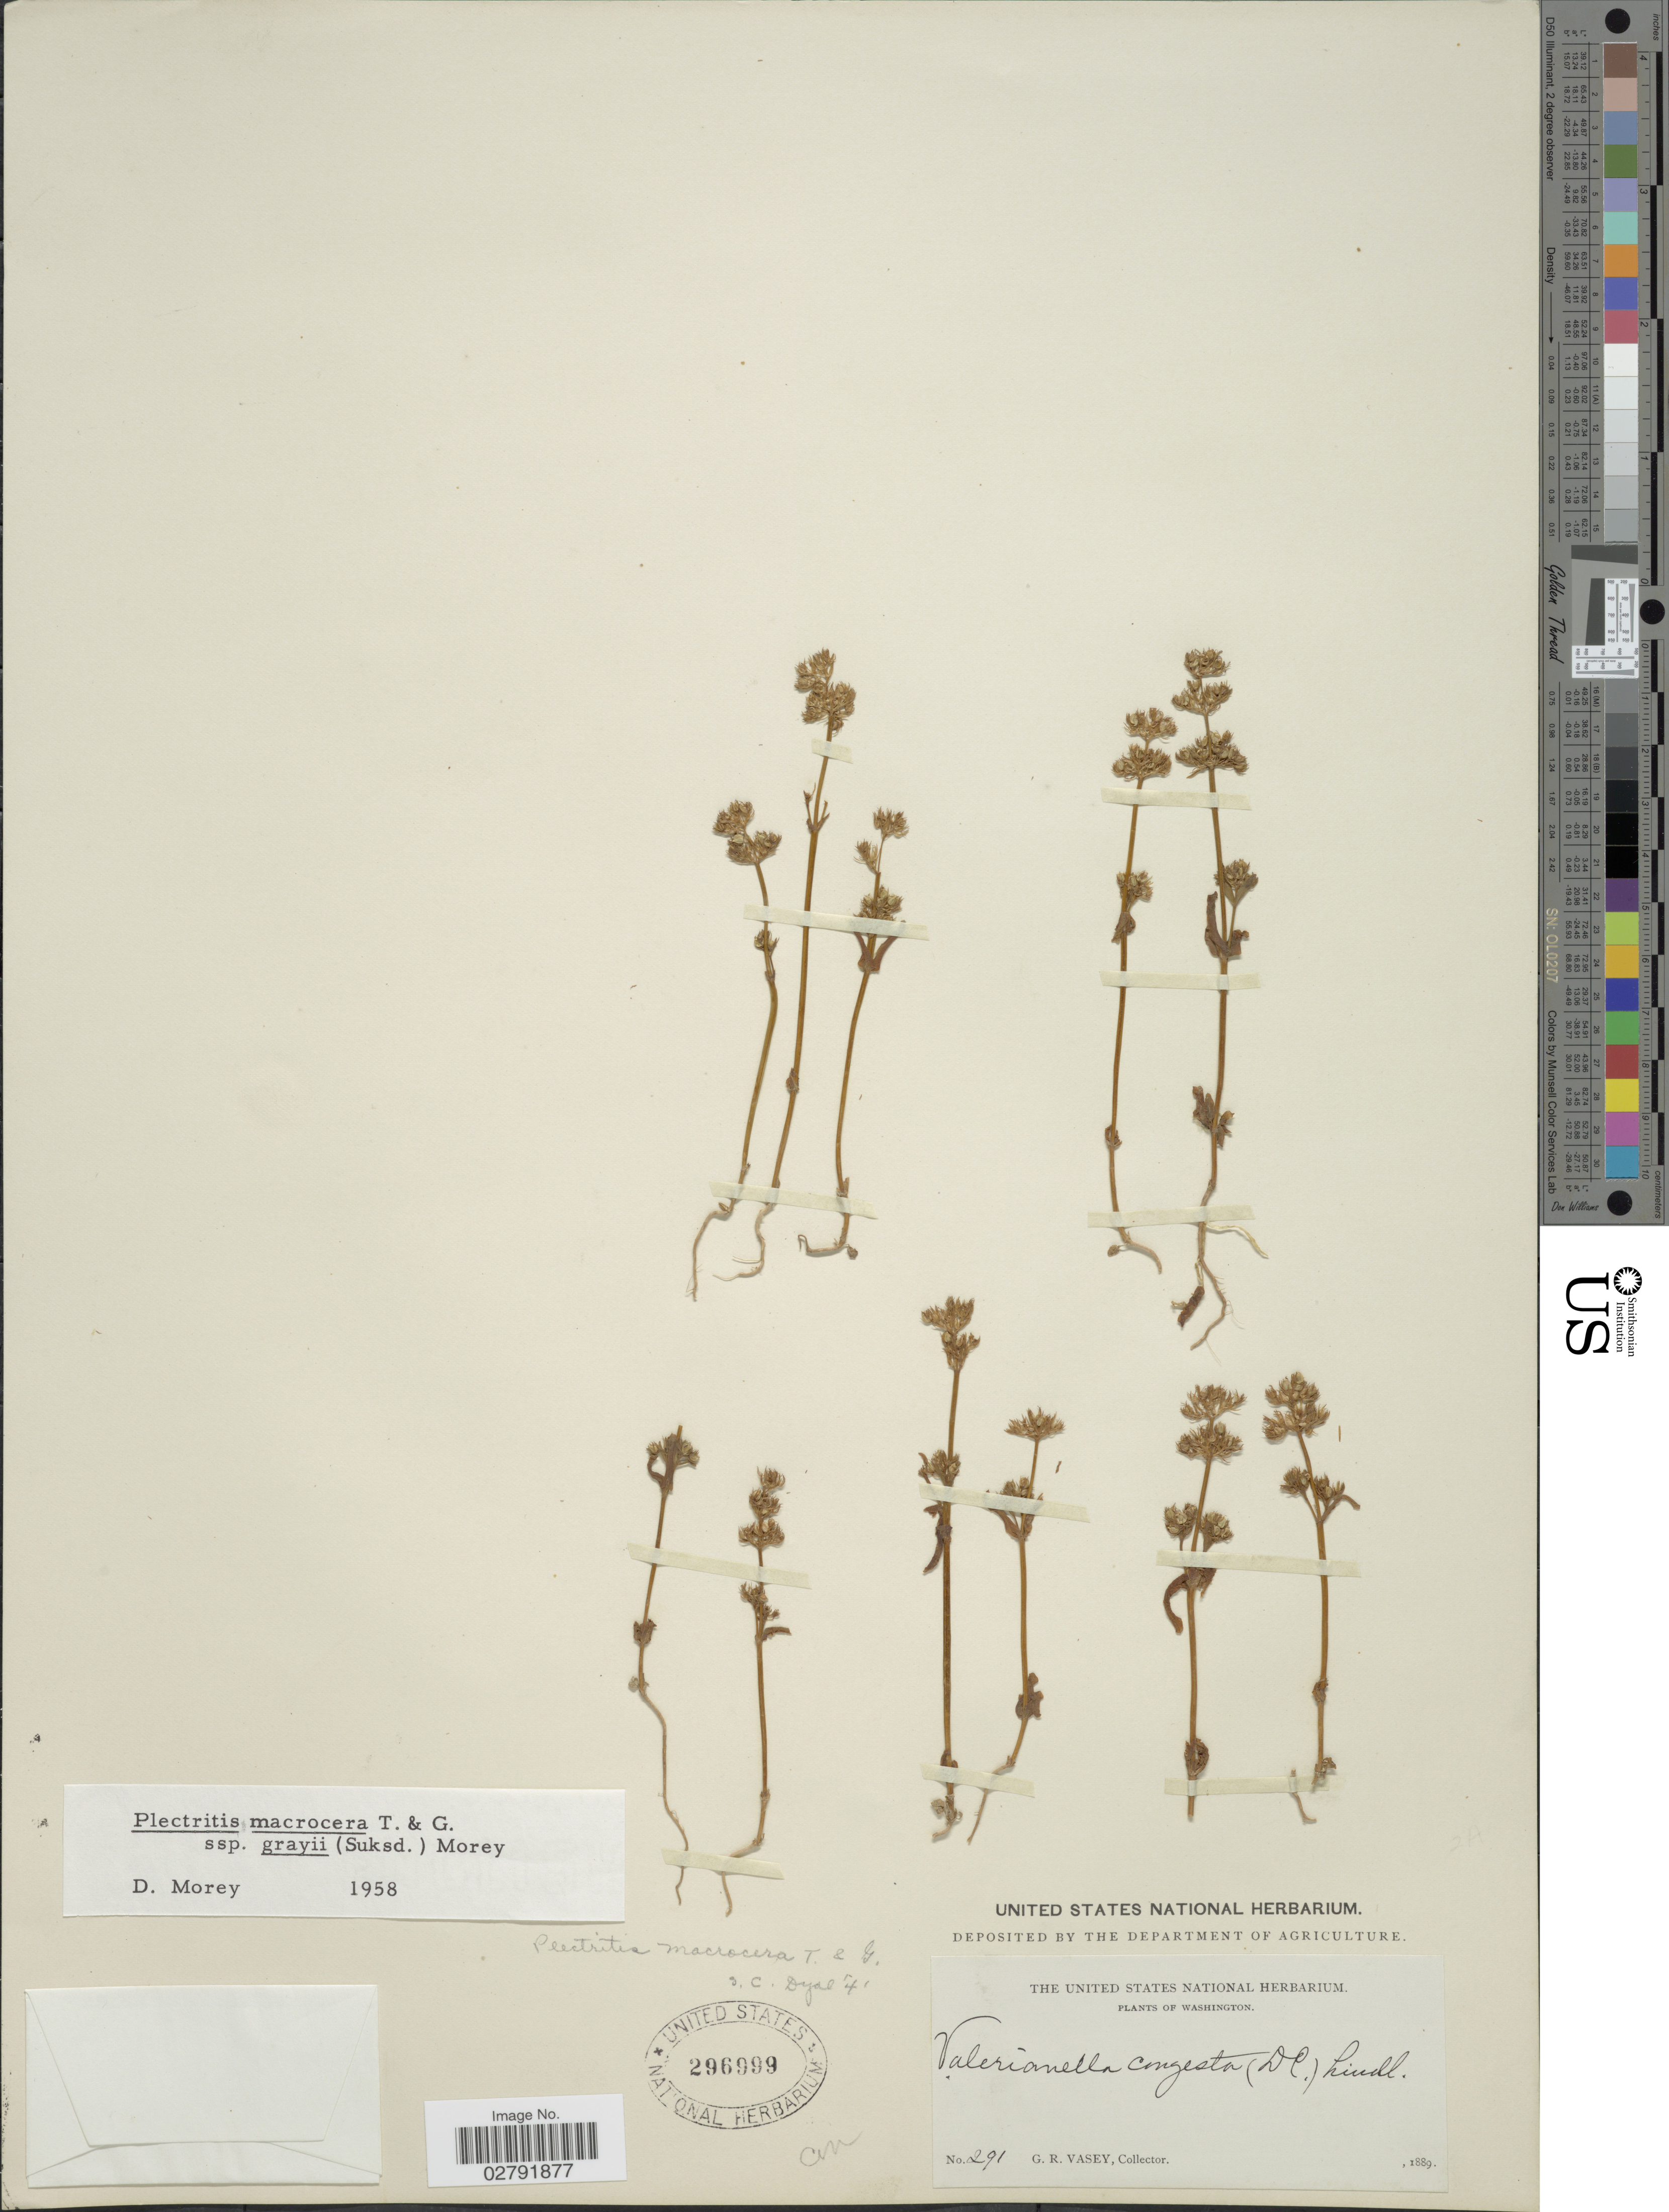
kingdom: Plantae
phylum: Tracheophyta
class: Magnoliopsida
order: Dipsacales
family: Caprifoliaceae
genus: Plectritis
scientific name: Plectritis macrocera subsp. grayi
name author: (Suksd.) Morey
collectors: G. R. Vasey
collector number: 291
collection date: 1889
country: United States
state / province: Washington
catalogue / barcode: US 296999